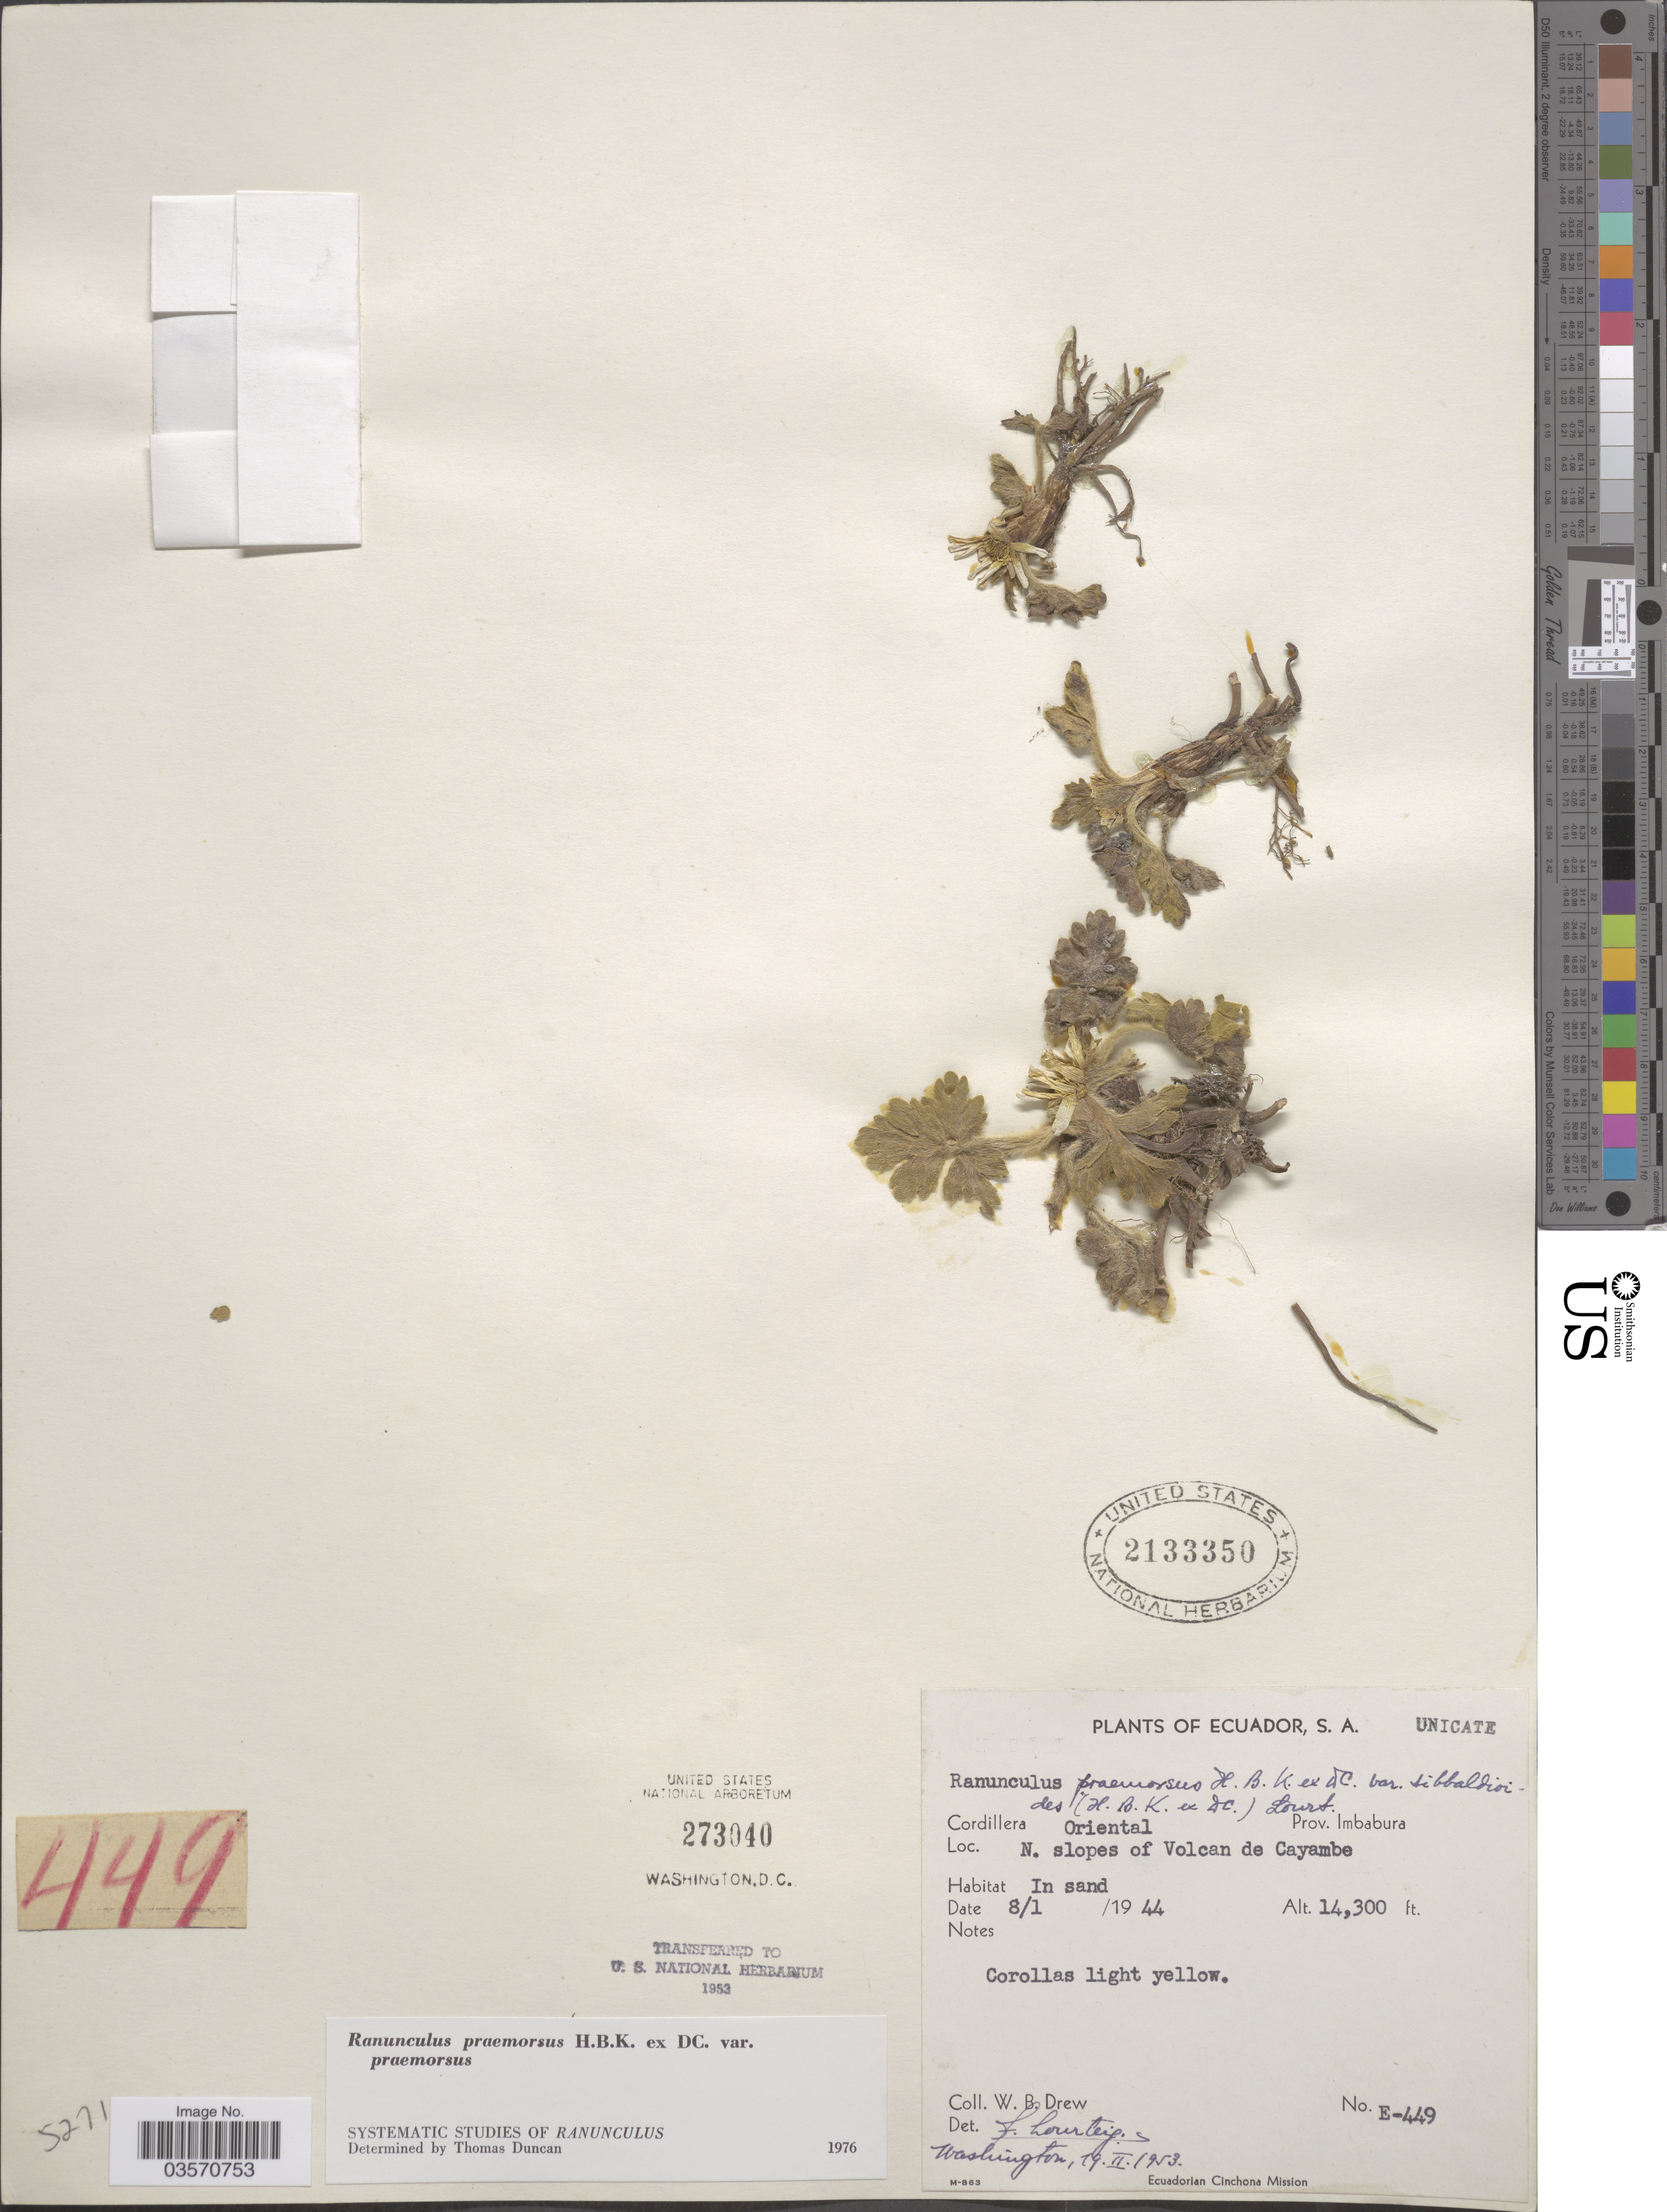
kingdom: Plantae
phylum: Tracheophyta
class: Magnoliopsida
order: Ranunculales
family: Ranunculaceae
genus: Ranunculus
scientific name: Ranunculus praemorsus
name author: Kunth ex DC.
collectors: W. B. Drew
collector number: E-449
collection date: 1944-01-08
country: Ecuador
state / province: Imbabura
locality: Cordillera Oriental. N. slopes of Volcan de Cayambe.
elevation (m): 4359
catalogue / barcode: US 2133350